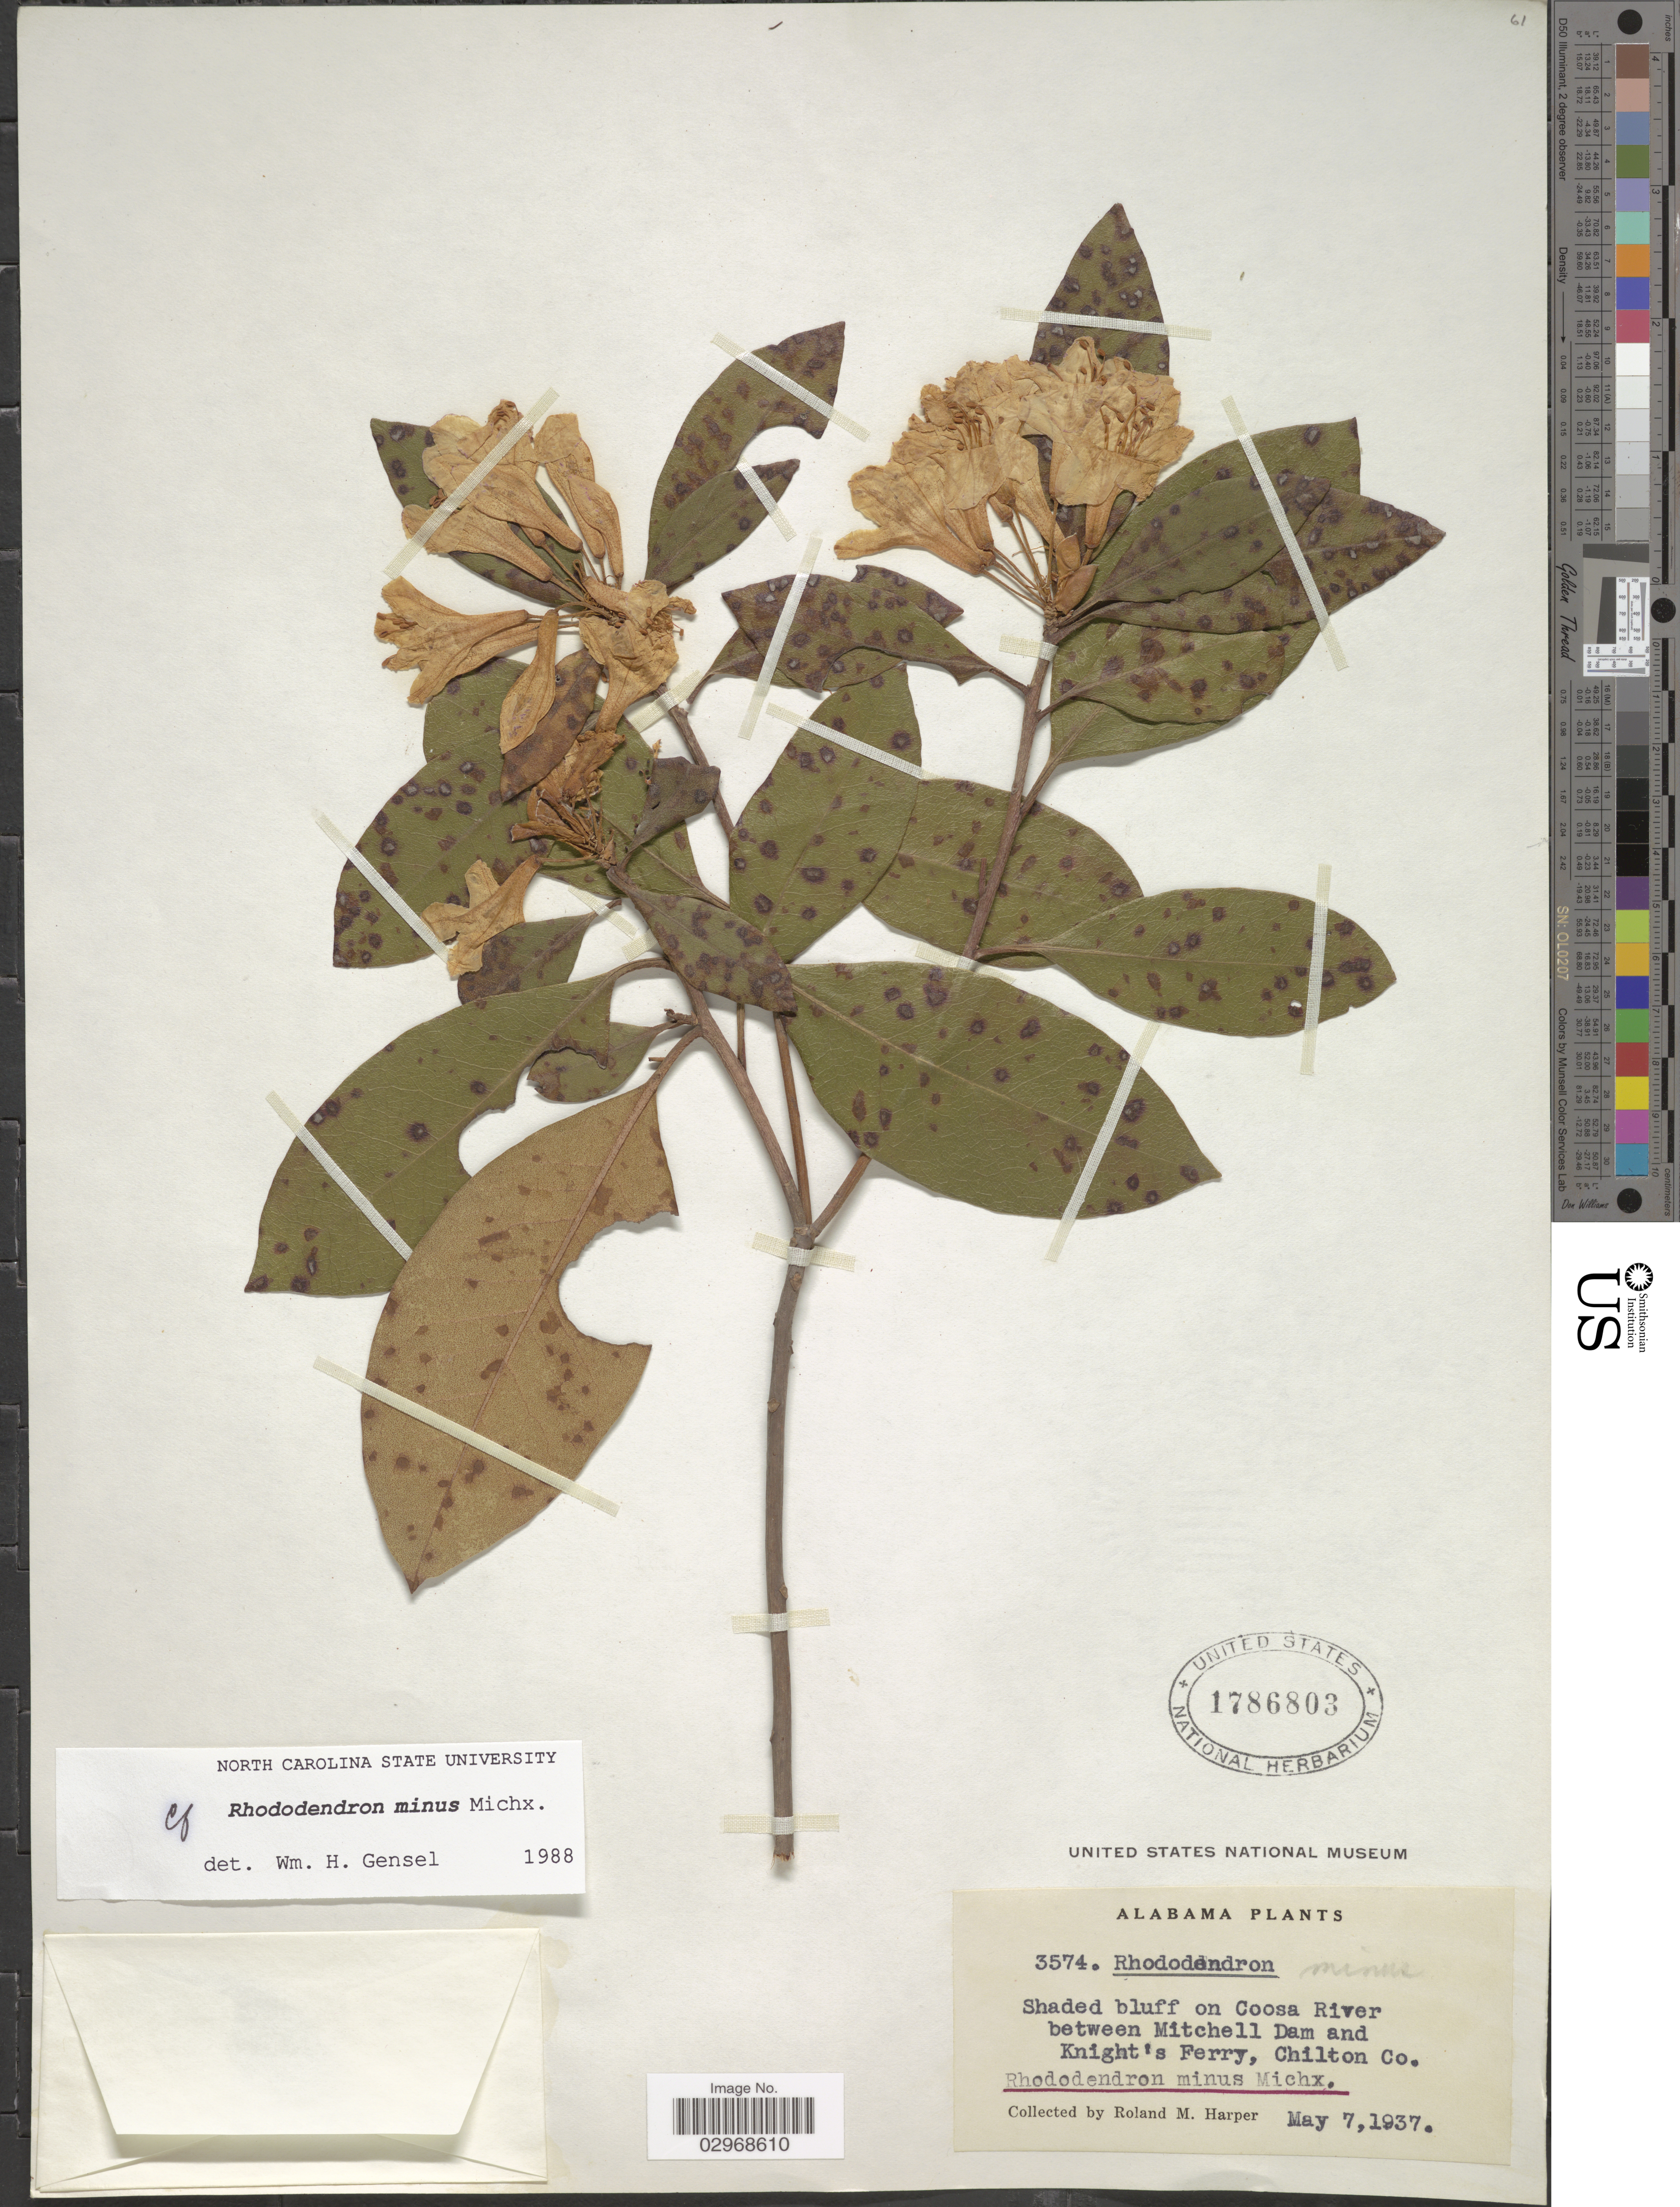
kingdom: Plantae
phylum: Tracheophyta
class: Magnoliopsida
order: Ericales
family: Ericaceae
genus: Rhododendron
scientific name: Rhododendron minus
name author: Michx.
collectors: R. Harper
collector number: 3574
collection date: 1937-05-07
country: United States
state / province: Alabama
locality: Shaded bluff on Coosa River between Mitchell Dam and Knight's Ferry, Chilton Co.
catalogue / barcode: US 1786803